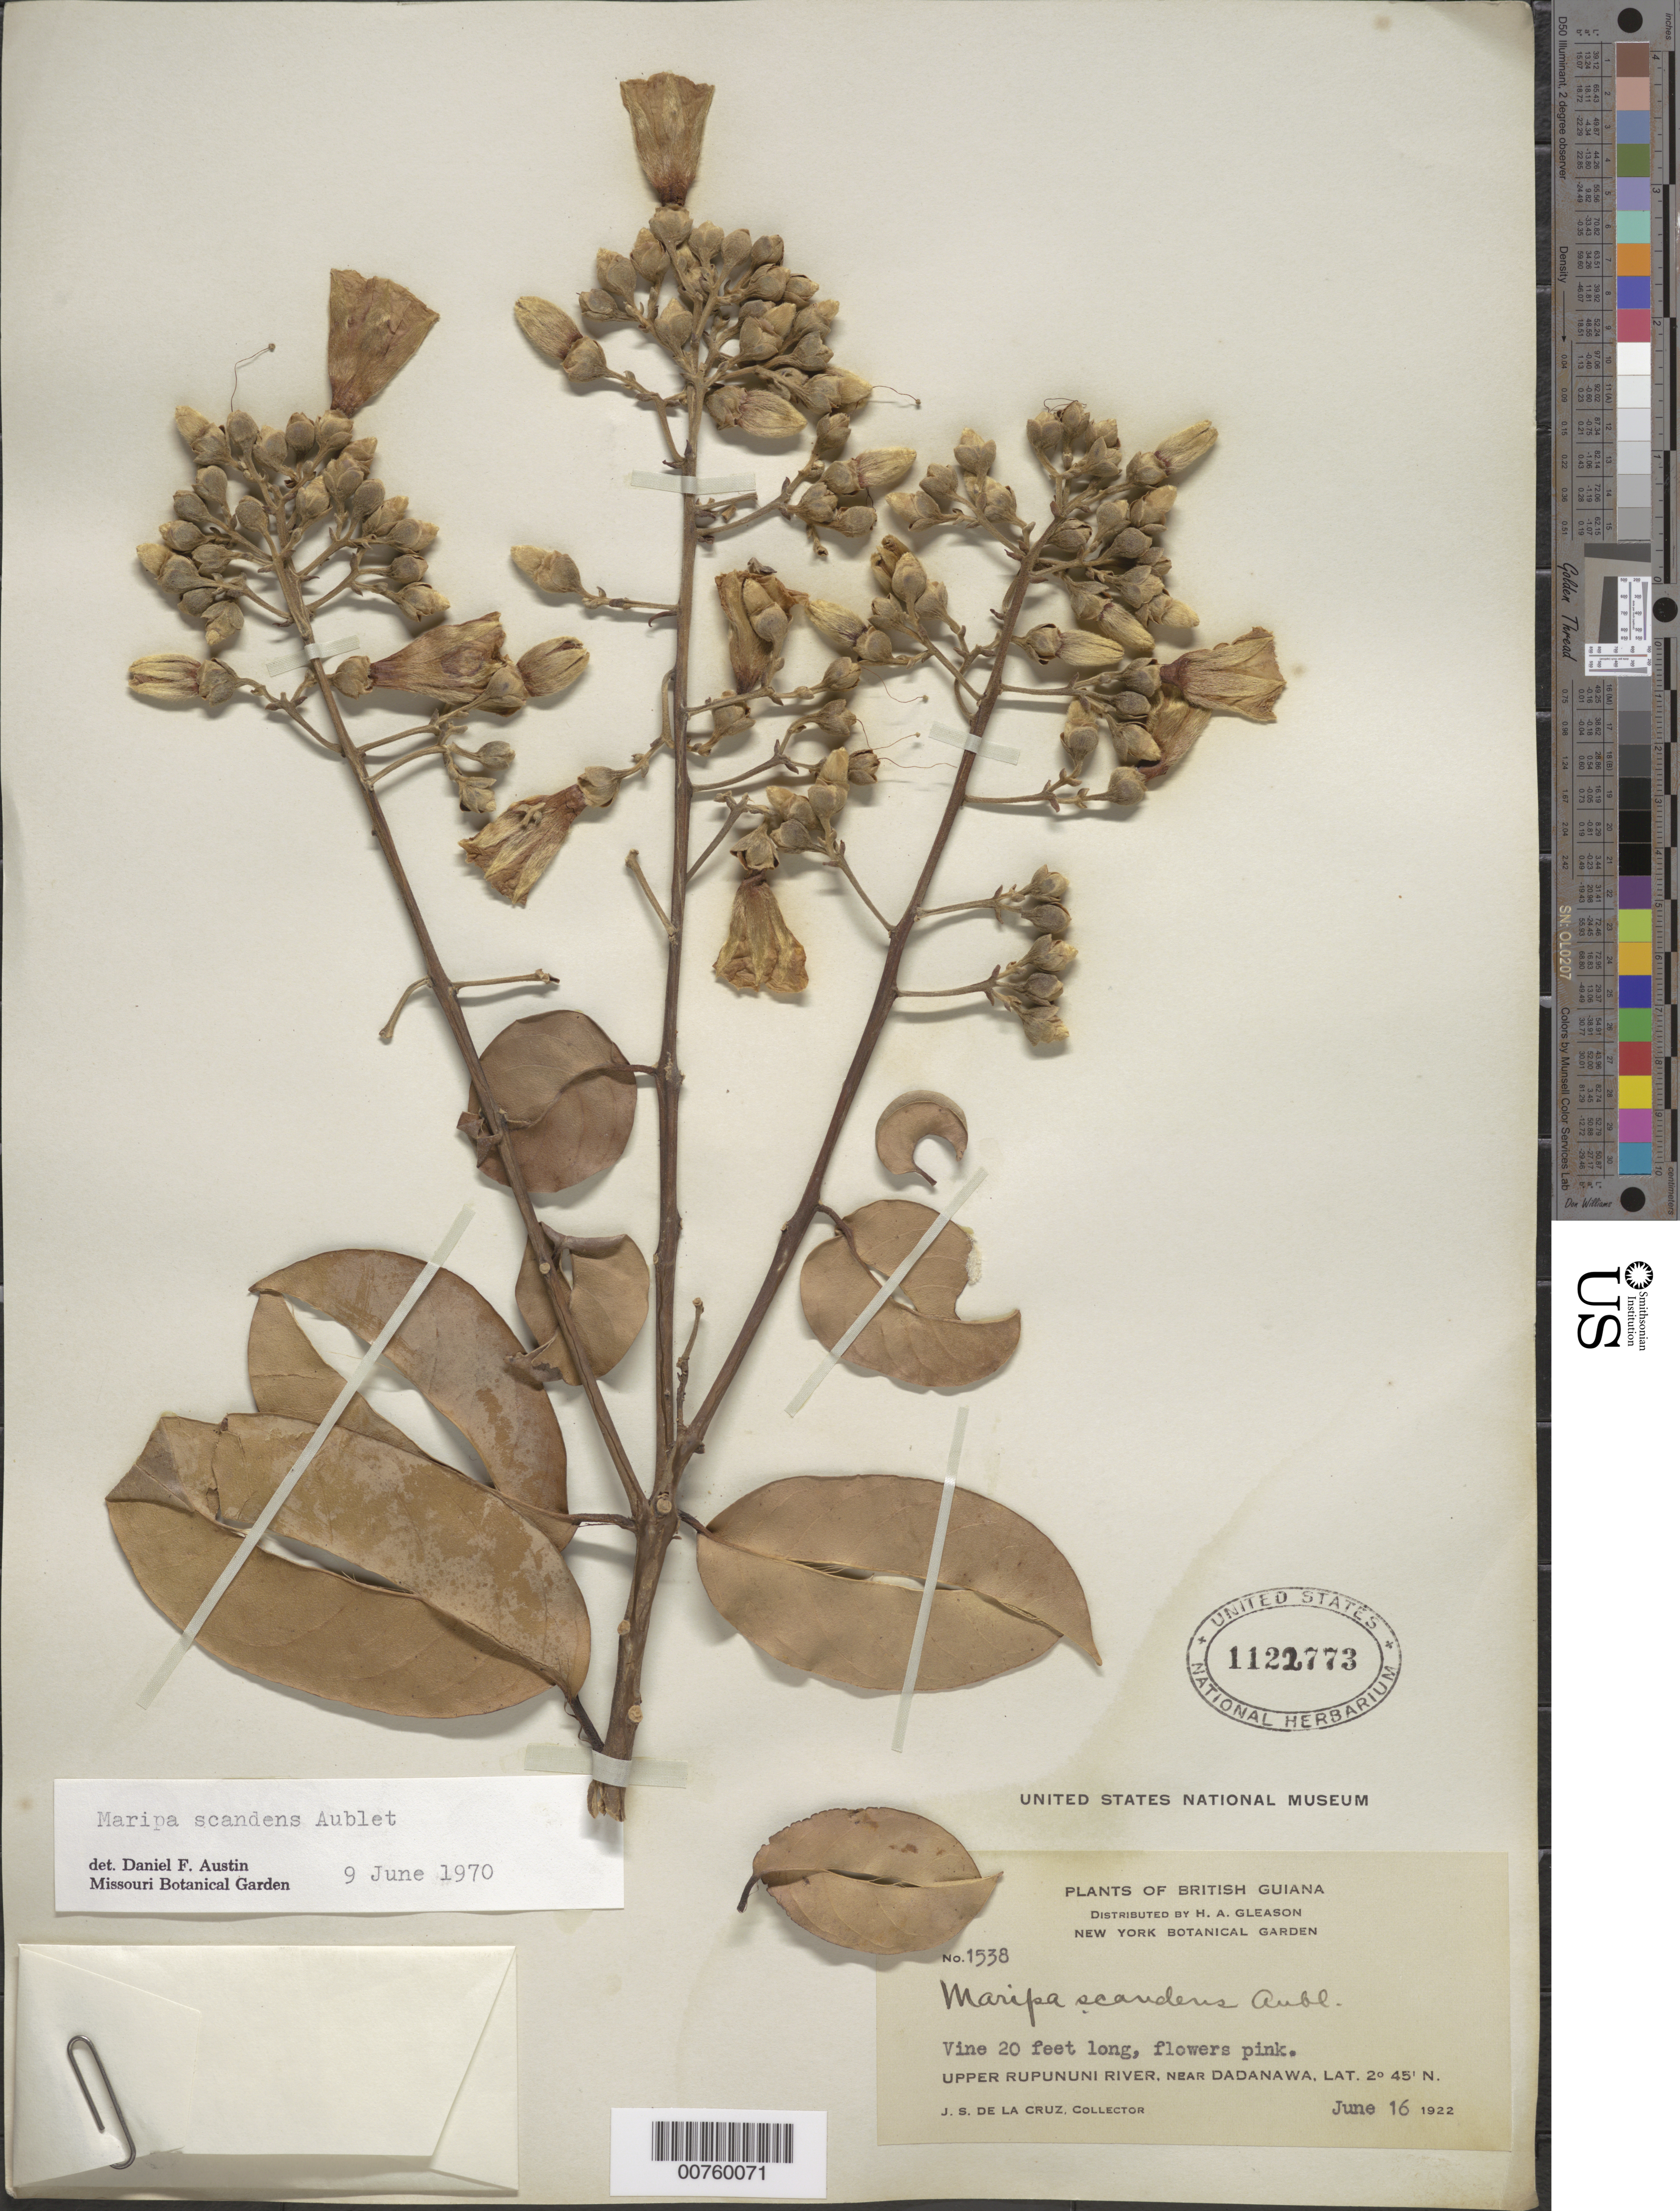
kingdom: Plantae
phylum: Tracheophyta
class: Magnoliopsida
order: Solanales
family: Convolvulaceae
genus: Maripa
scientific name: Maripa scandens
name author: Aubl.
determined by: Austin, D. F.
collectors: J. S. de la Cruz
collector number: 1538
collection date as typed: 16-Jun-22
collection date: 1922-06-16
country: Guyana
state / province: U. Takutu-U. Essequibo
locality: Dadanawa, vic., upper Rupununi R.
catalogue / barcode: US 1122773